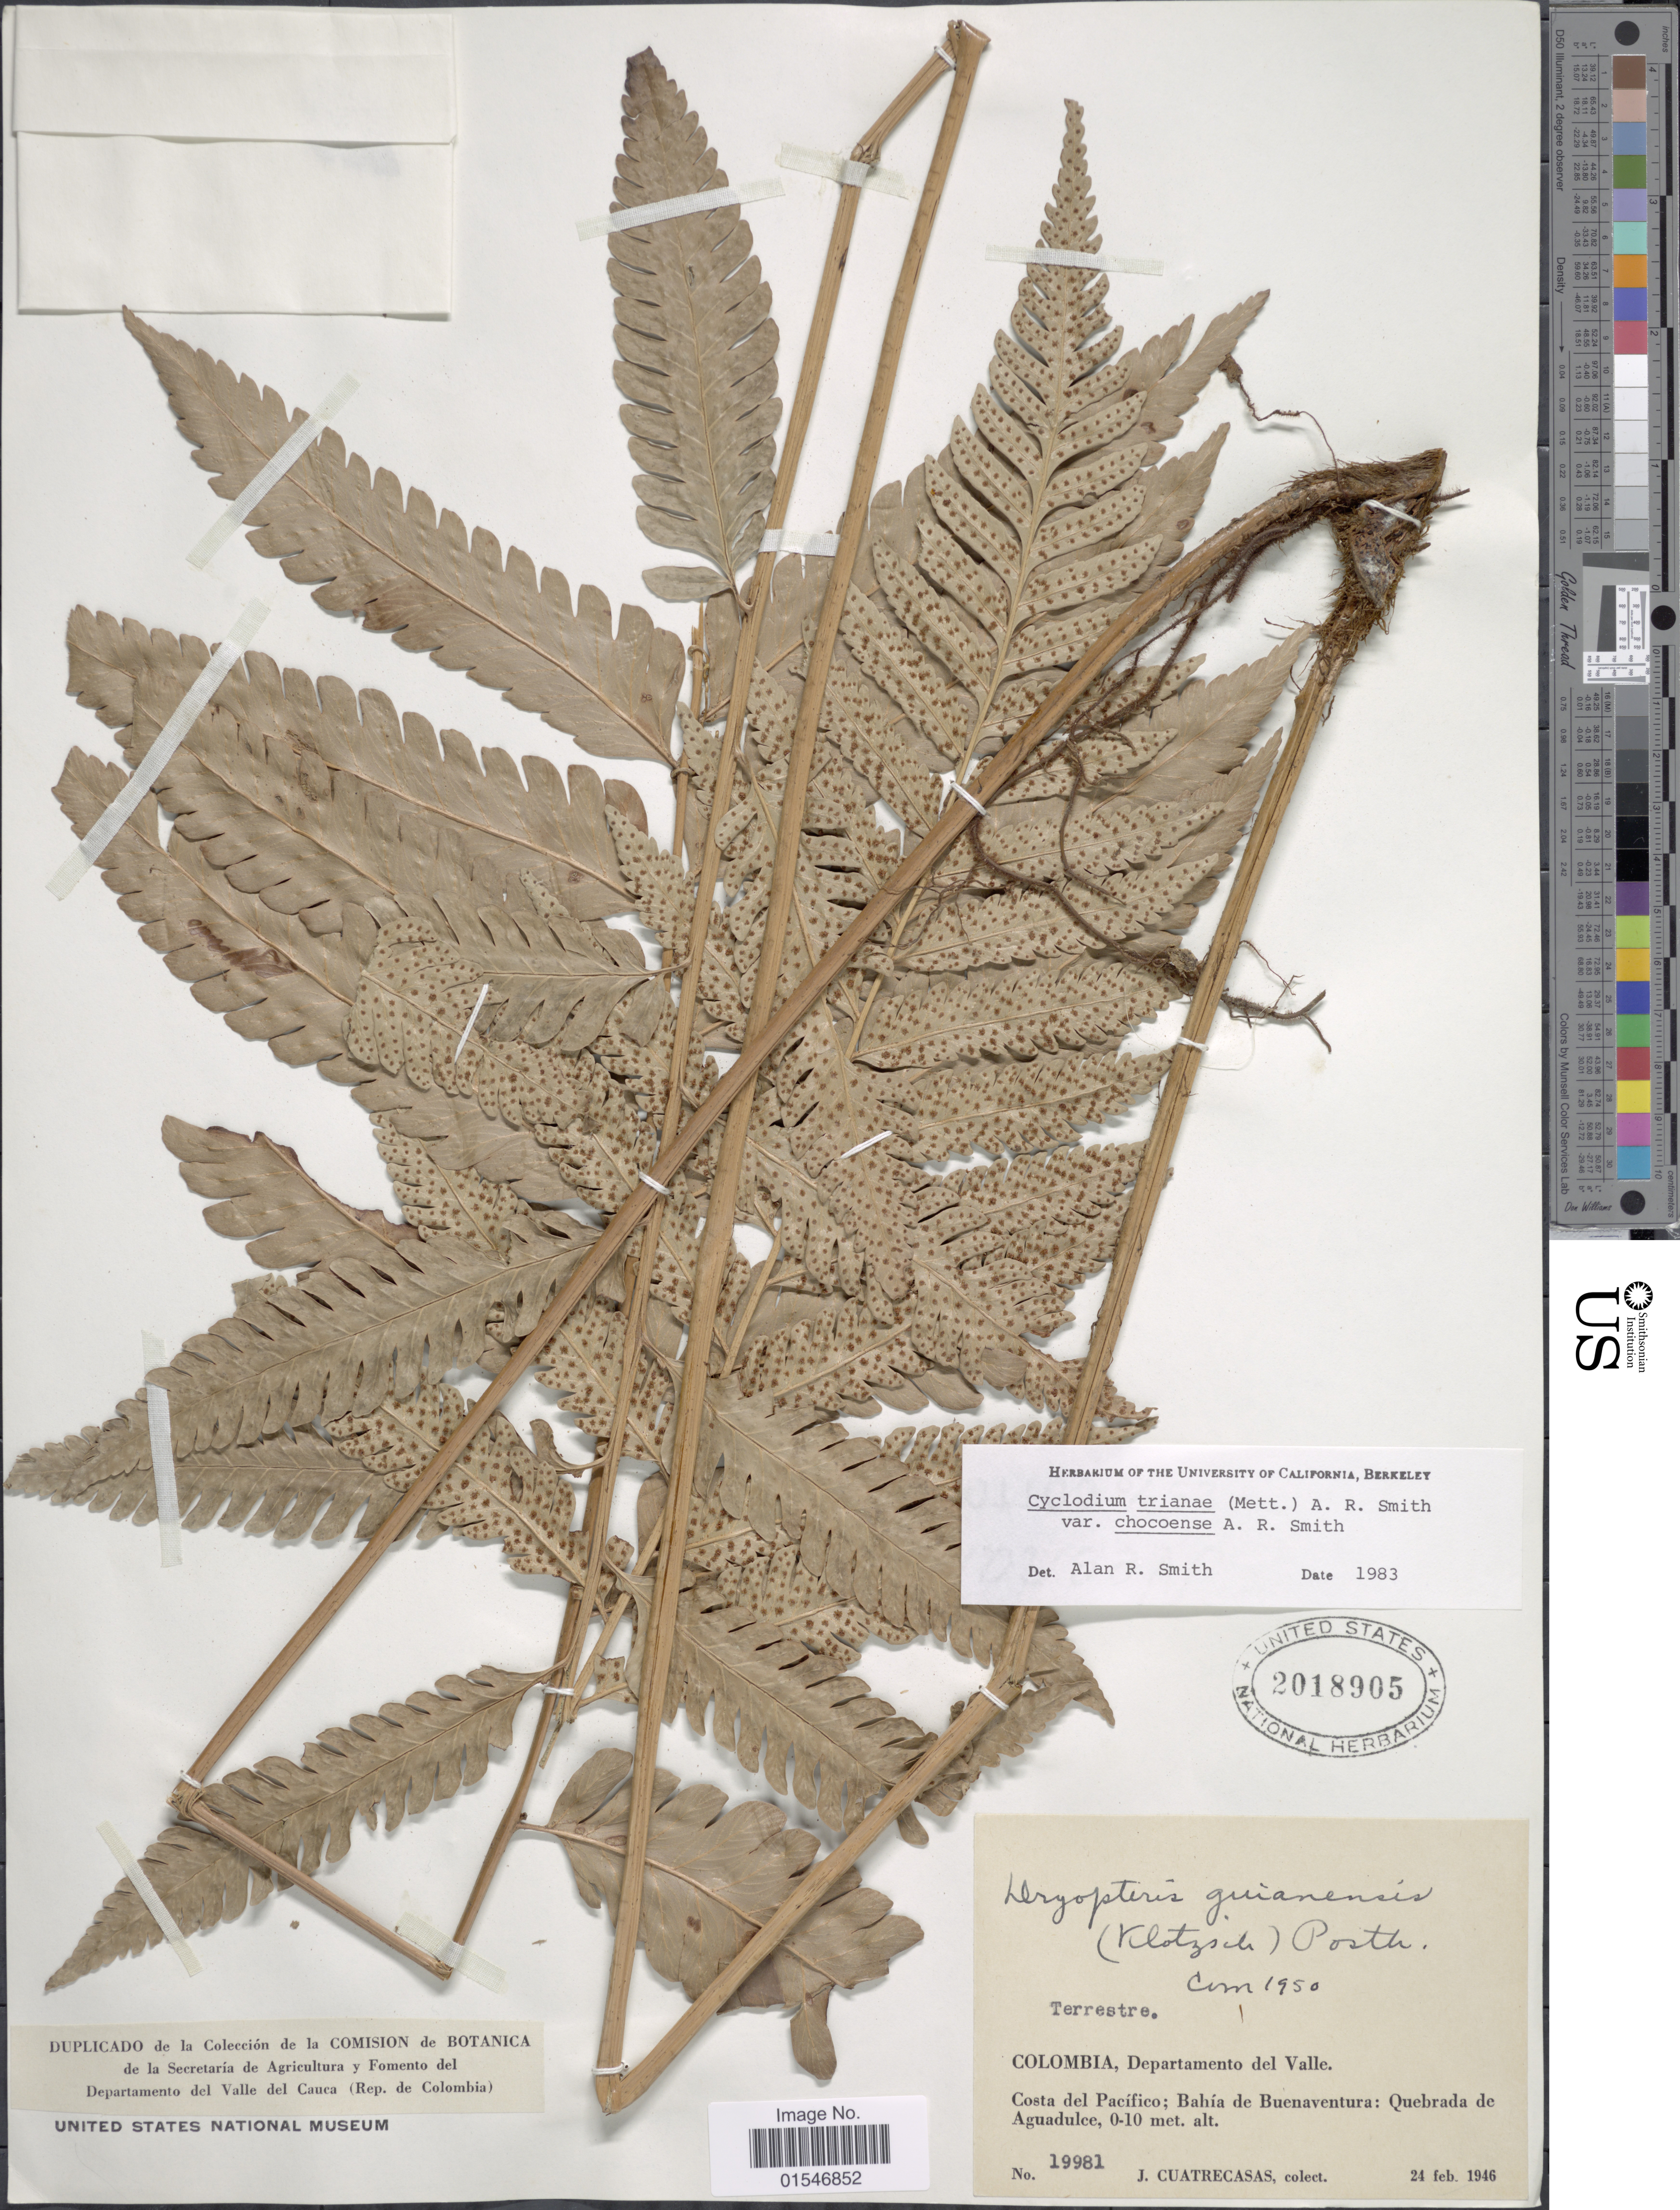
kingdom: Plantae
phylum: Tracheophyta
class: Polypodiopsida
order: Polypodiales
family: Dryopteridaceae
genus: Cyclodium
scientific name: Cyclodium trianae var. chocoense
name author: A.R. Sm.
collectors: J. Cuatrecasas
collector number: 19981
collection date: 1946-02-24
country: Colombia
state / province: Valle del Cauca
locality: Colombia, Depatamento del Valle. Costa del Pacifico; Bahia Buenaventura: Quebrada de Aguadulce.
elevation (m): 0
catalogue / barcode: US 2018905